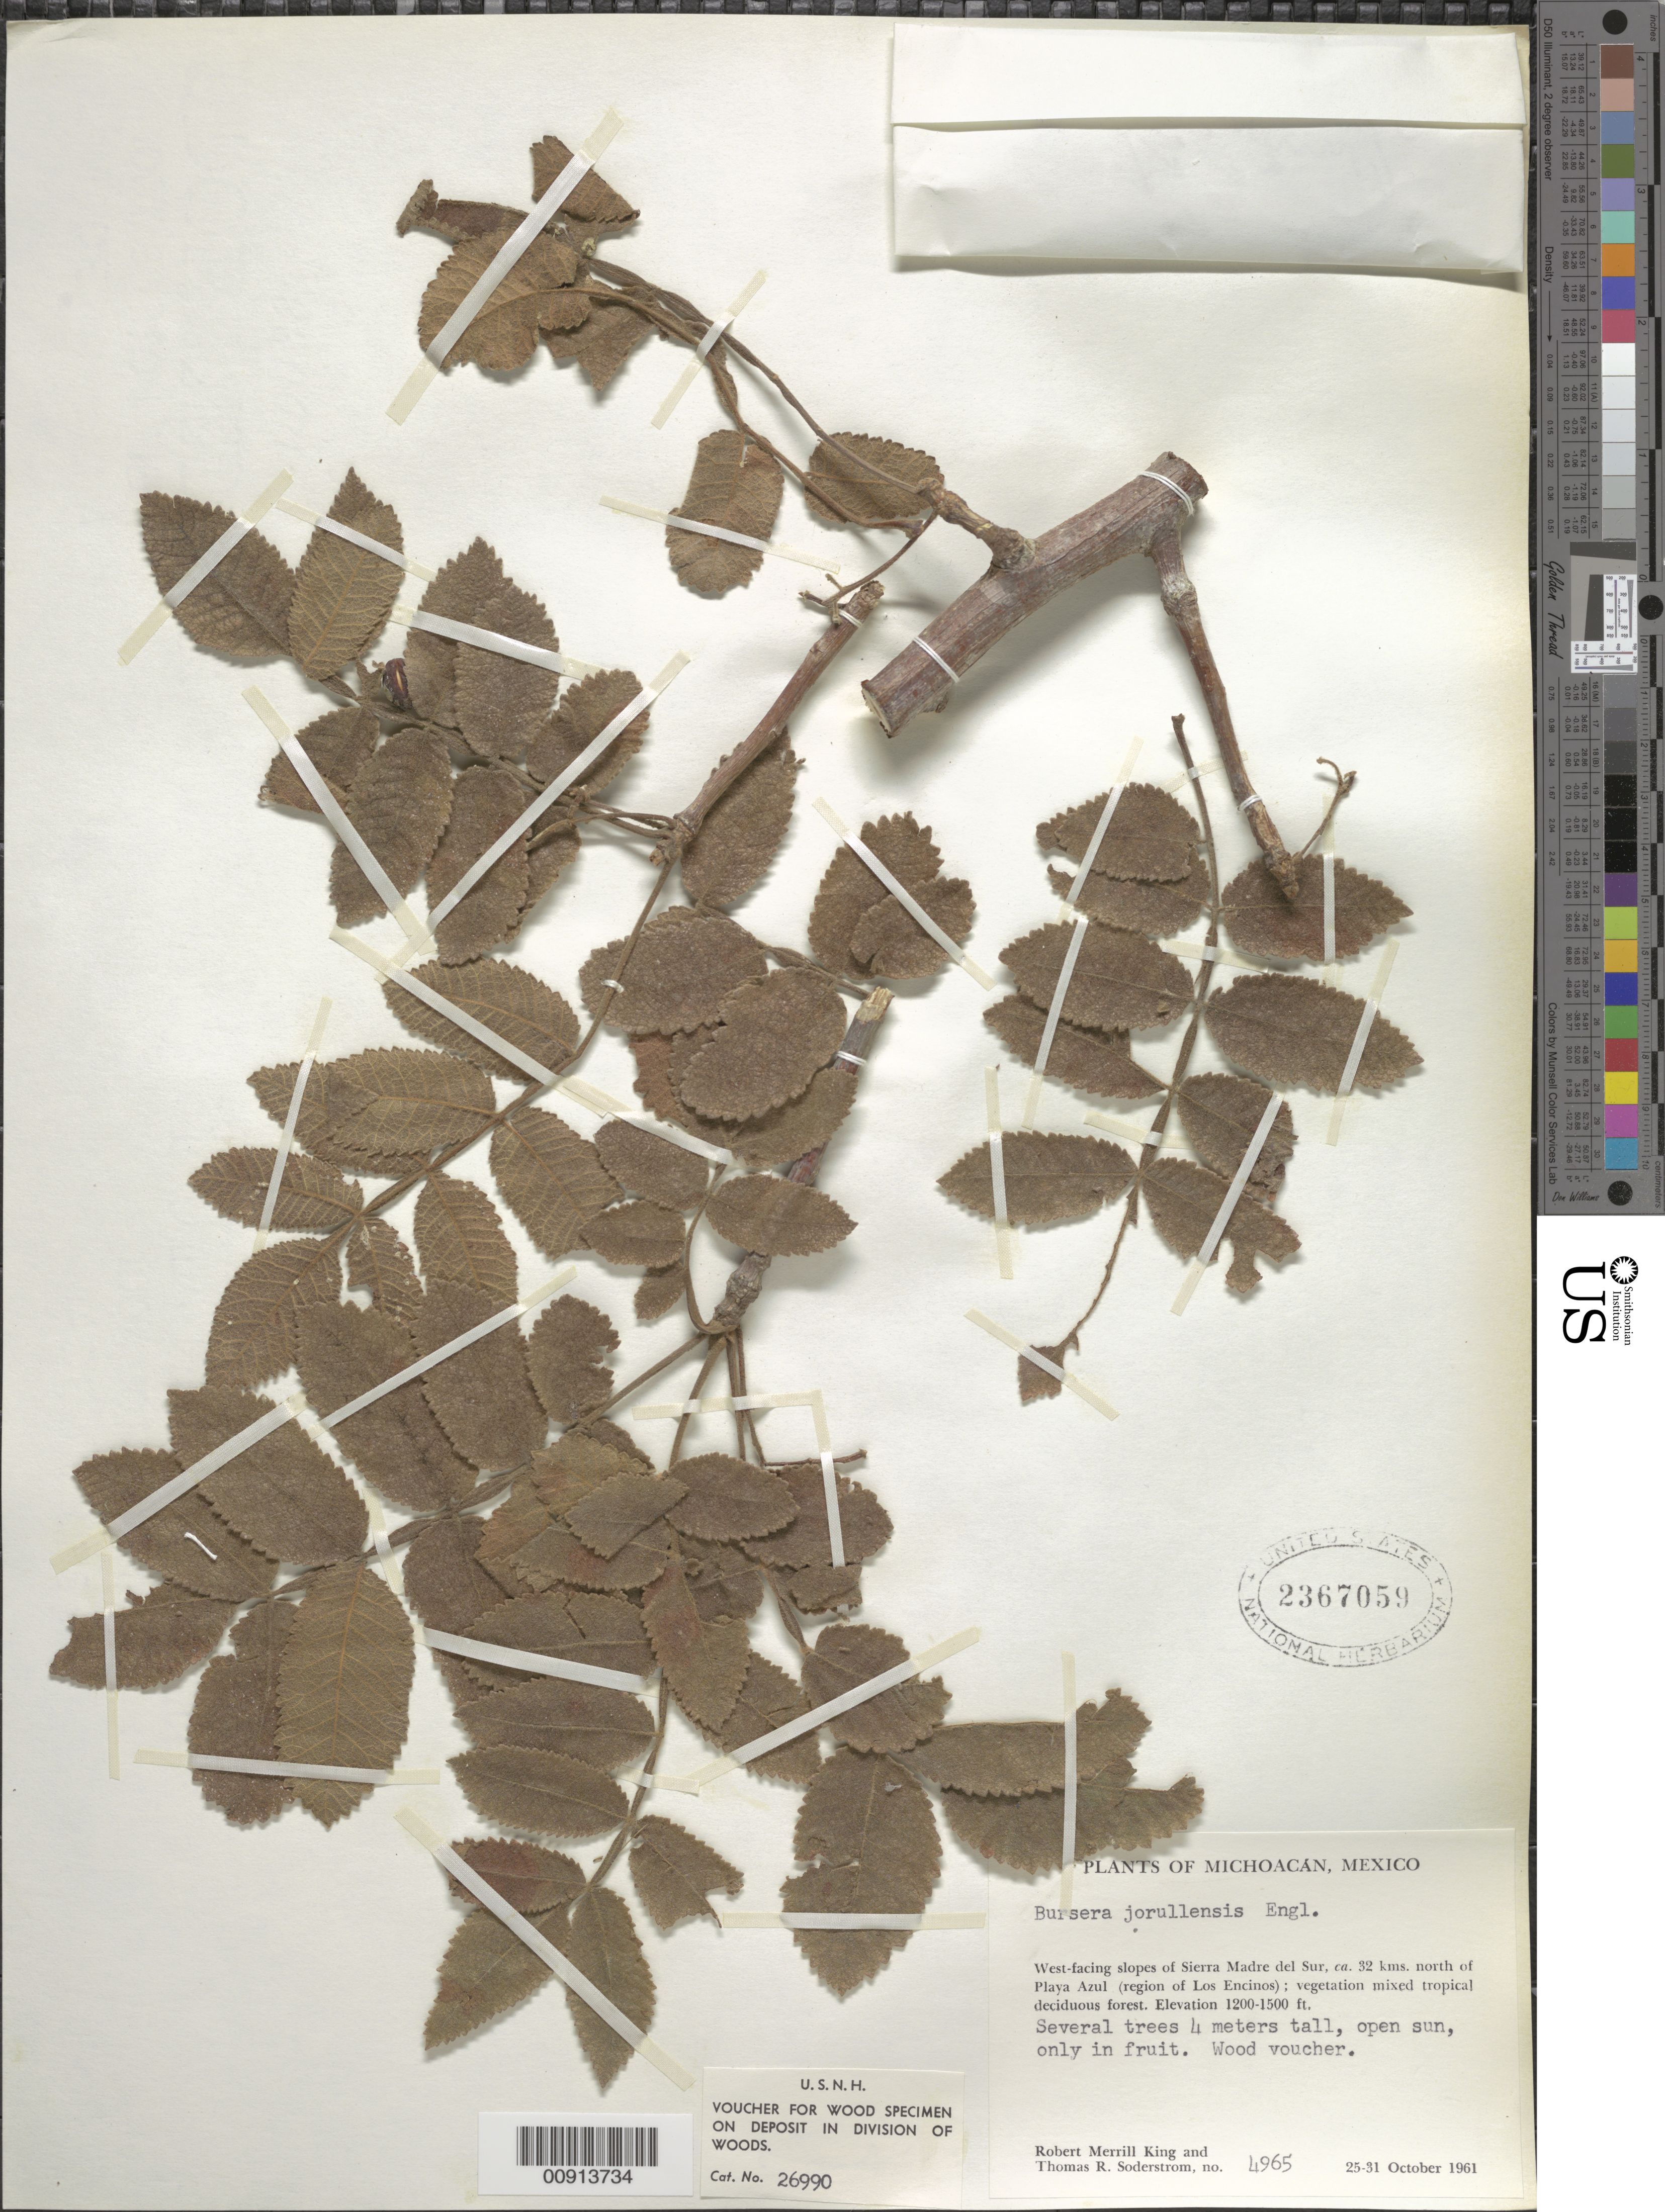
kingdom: Plantae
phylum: Tracheophyta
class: Magnoliopsida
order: Sapindales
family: Burseraceae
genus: Bursera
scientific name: Bursera jorullensis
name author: (Kunth) Engl.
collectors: R. M. King & T. R. Soderstrom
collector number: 4965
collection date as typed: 25 Oct 1961 to 31 Oct 1961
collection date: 1961-10-25/1961-10-31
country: Mexico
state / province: Michoacán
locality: Michoacán: West-facing slopes of Sierra Madre del Sur, ca. 32 kms. North of Playa Azul (region of Los Encinos)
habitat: Vegetation mixed tropical deciduous forest. Open sun.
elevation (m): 366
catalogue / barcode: US 2367059